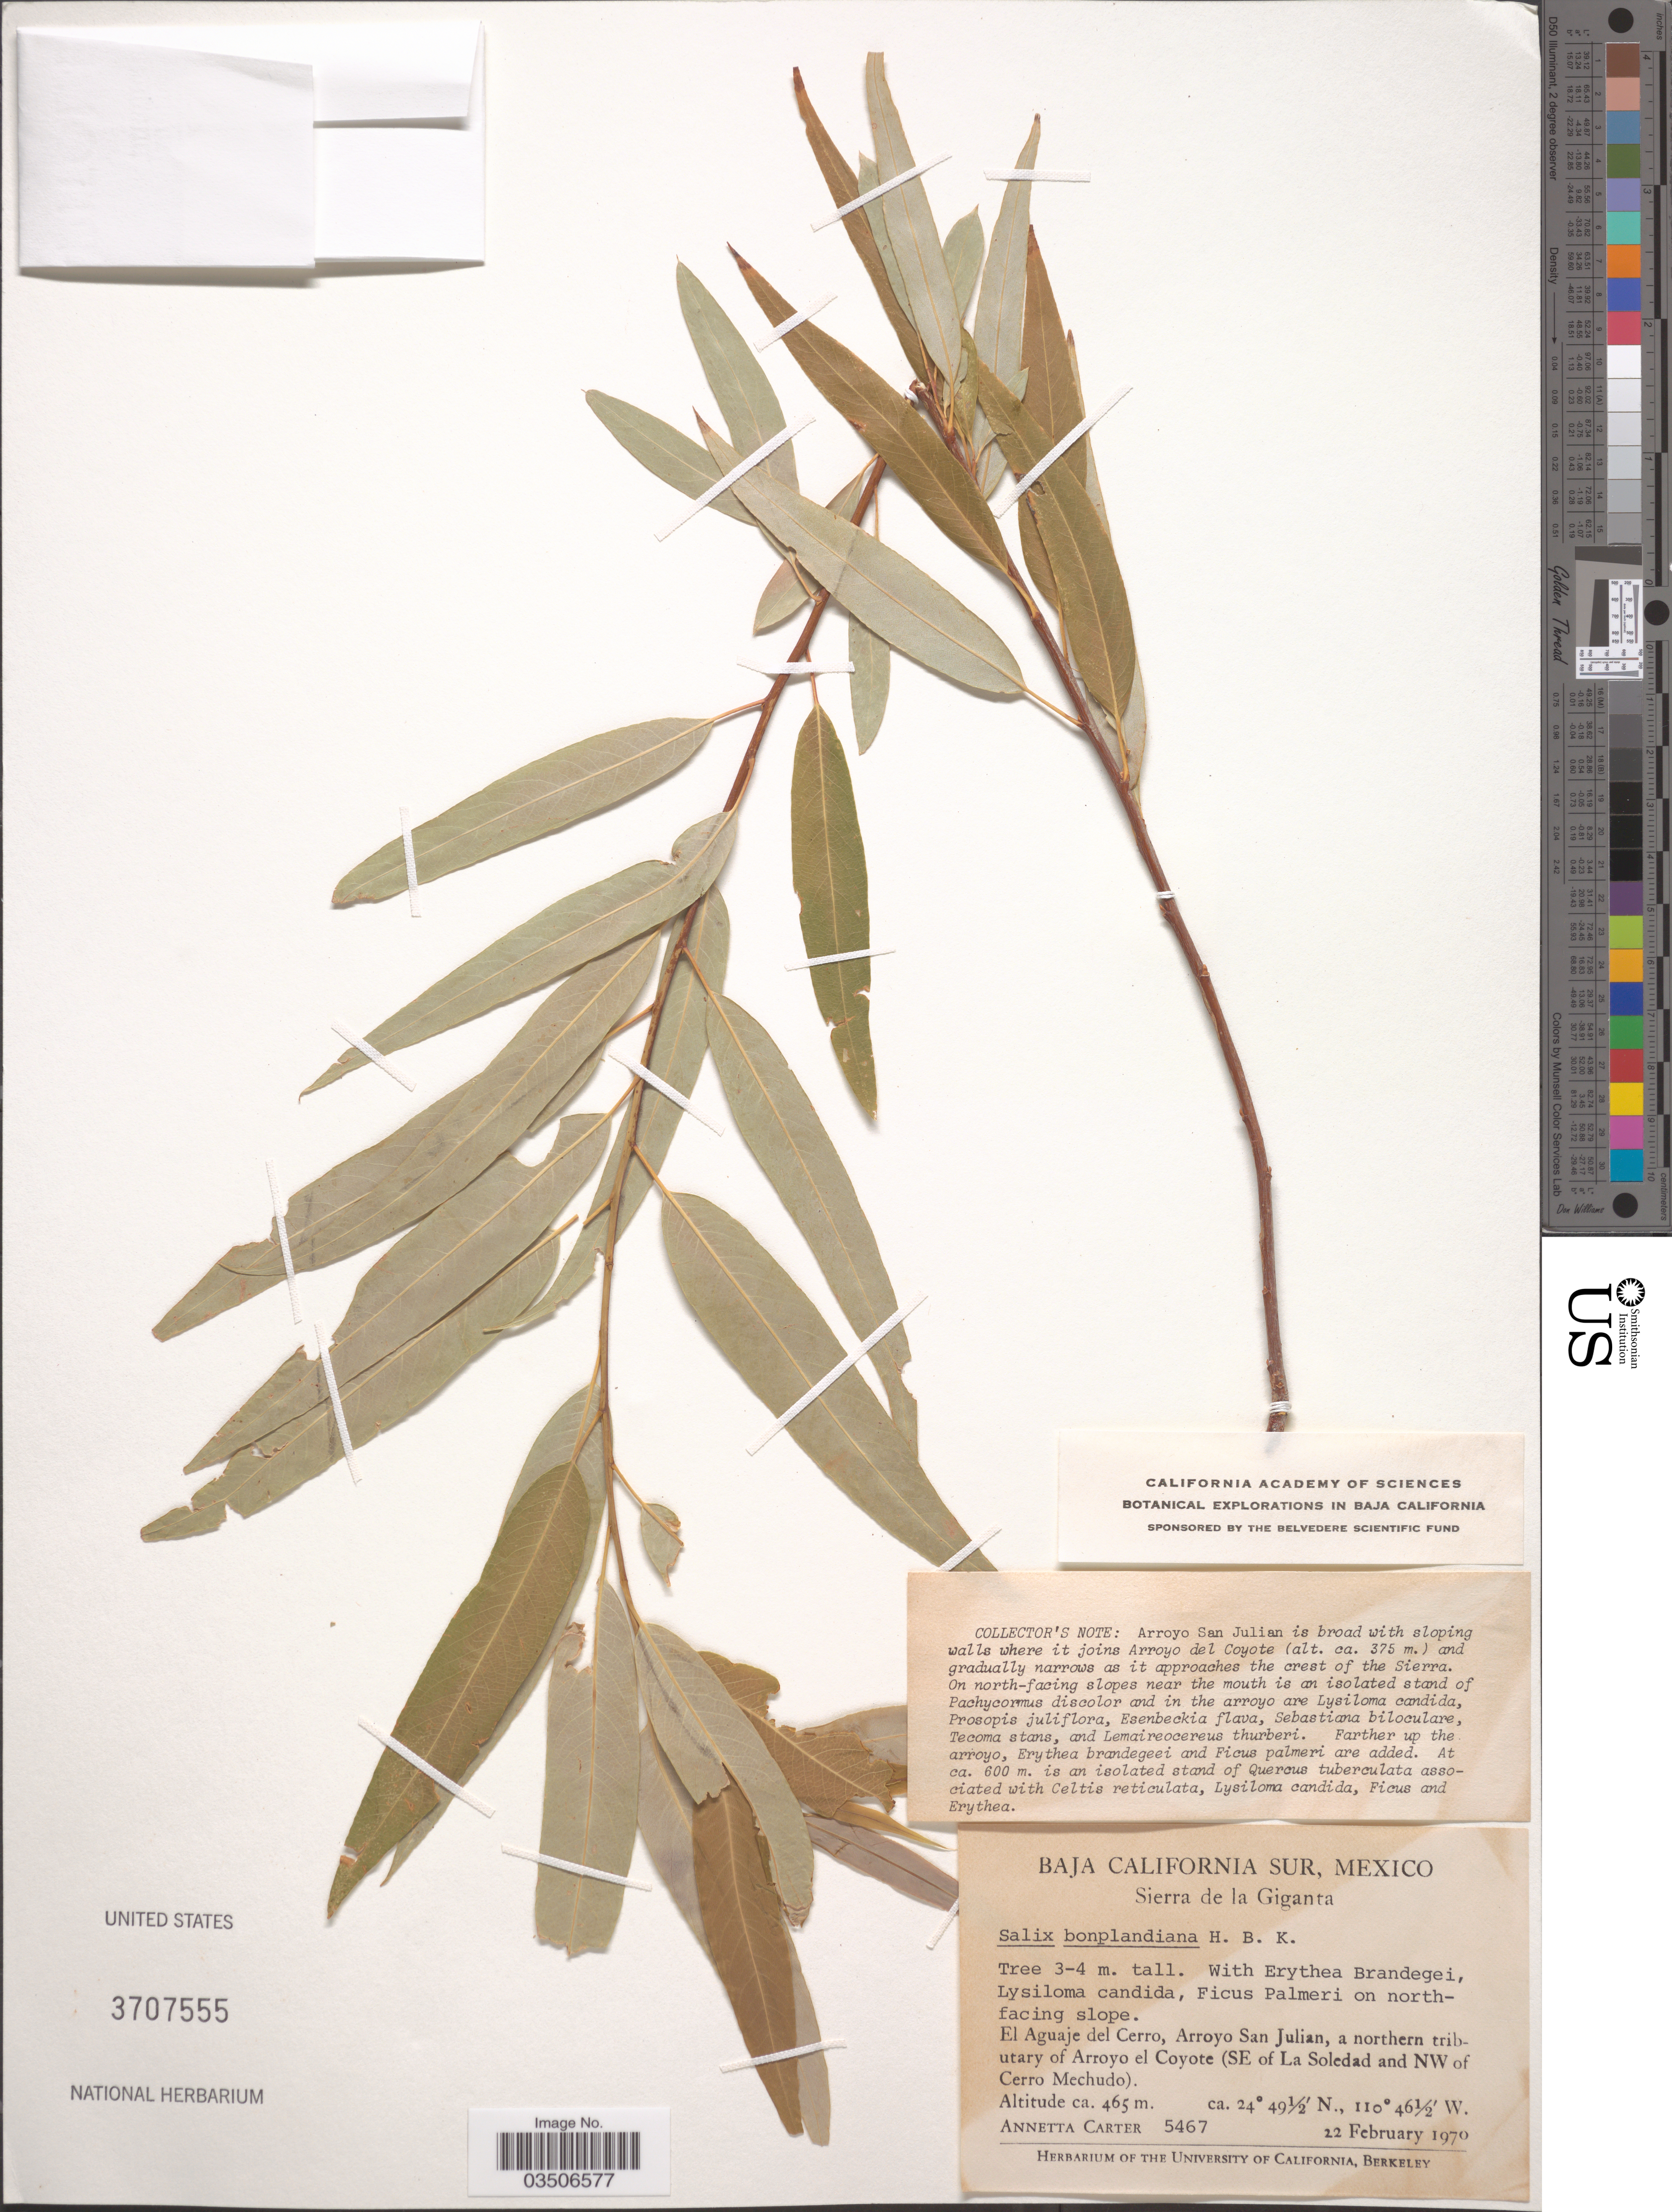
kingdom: Plantae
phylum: Tracheophyta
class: Magnoliopsida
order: Malpighiales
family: Salicaceae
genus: Salix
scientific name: Salix bonplandiana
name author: Kunth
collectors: A. Carter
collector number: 5467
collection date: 1970-02-22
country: Mexico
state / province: Baja California Sur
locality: Sierra de la Giganta. El Aguaje del Cerro, Arroyo San Julian, a northern tributary of Arroyo el Coyote (SE of La Soledad and NW of Cerro Mechudo).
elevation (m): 465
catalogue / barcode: US 3707555